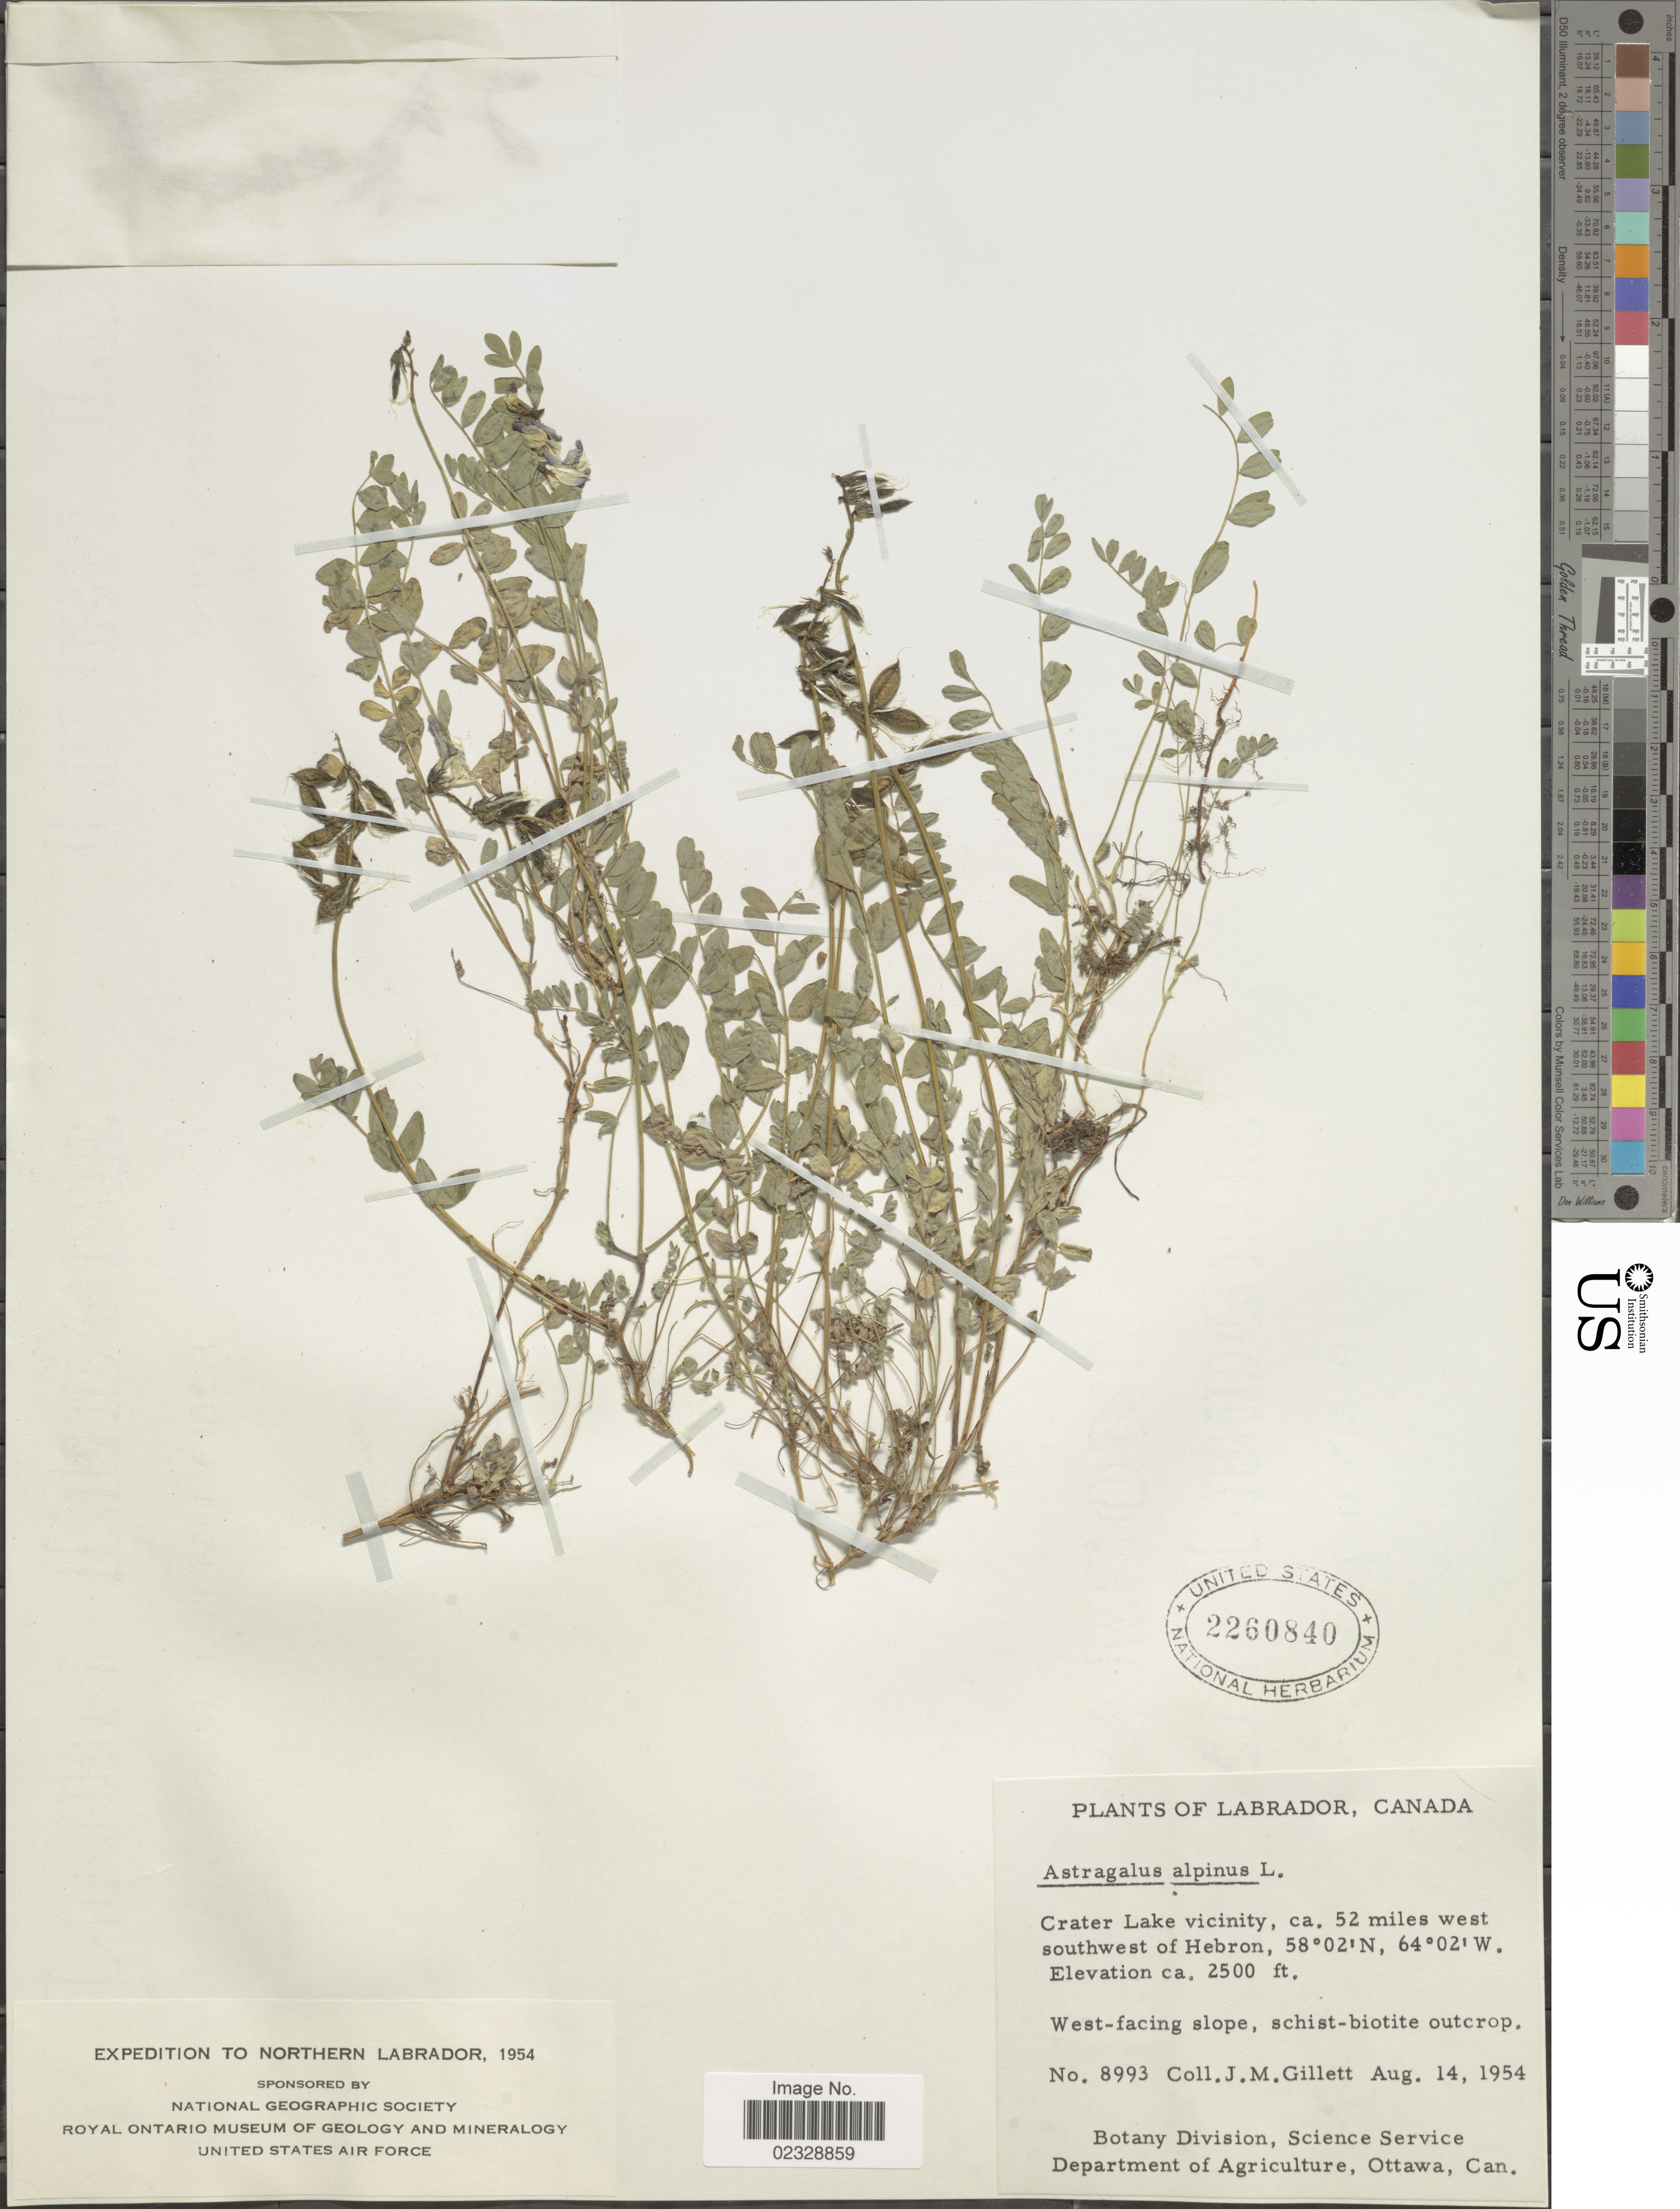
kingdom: Plantae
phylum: Tracheophyta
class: Magnoliopsida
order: Fabales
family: Fabaceae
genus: Astragalus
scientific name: Astragalus alpinus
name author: L.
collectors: J. M. Gillett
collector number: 8993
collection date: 1954-08-14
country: Canada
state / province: Newfoundland and Labrador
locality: Labrador, Crater Lake vicinity, ca 52 miles west southwest of Hebron, West-facing slope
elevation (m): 762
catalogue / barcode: US 2260840